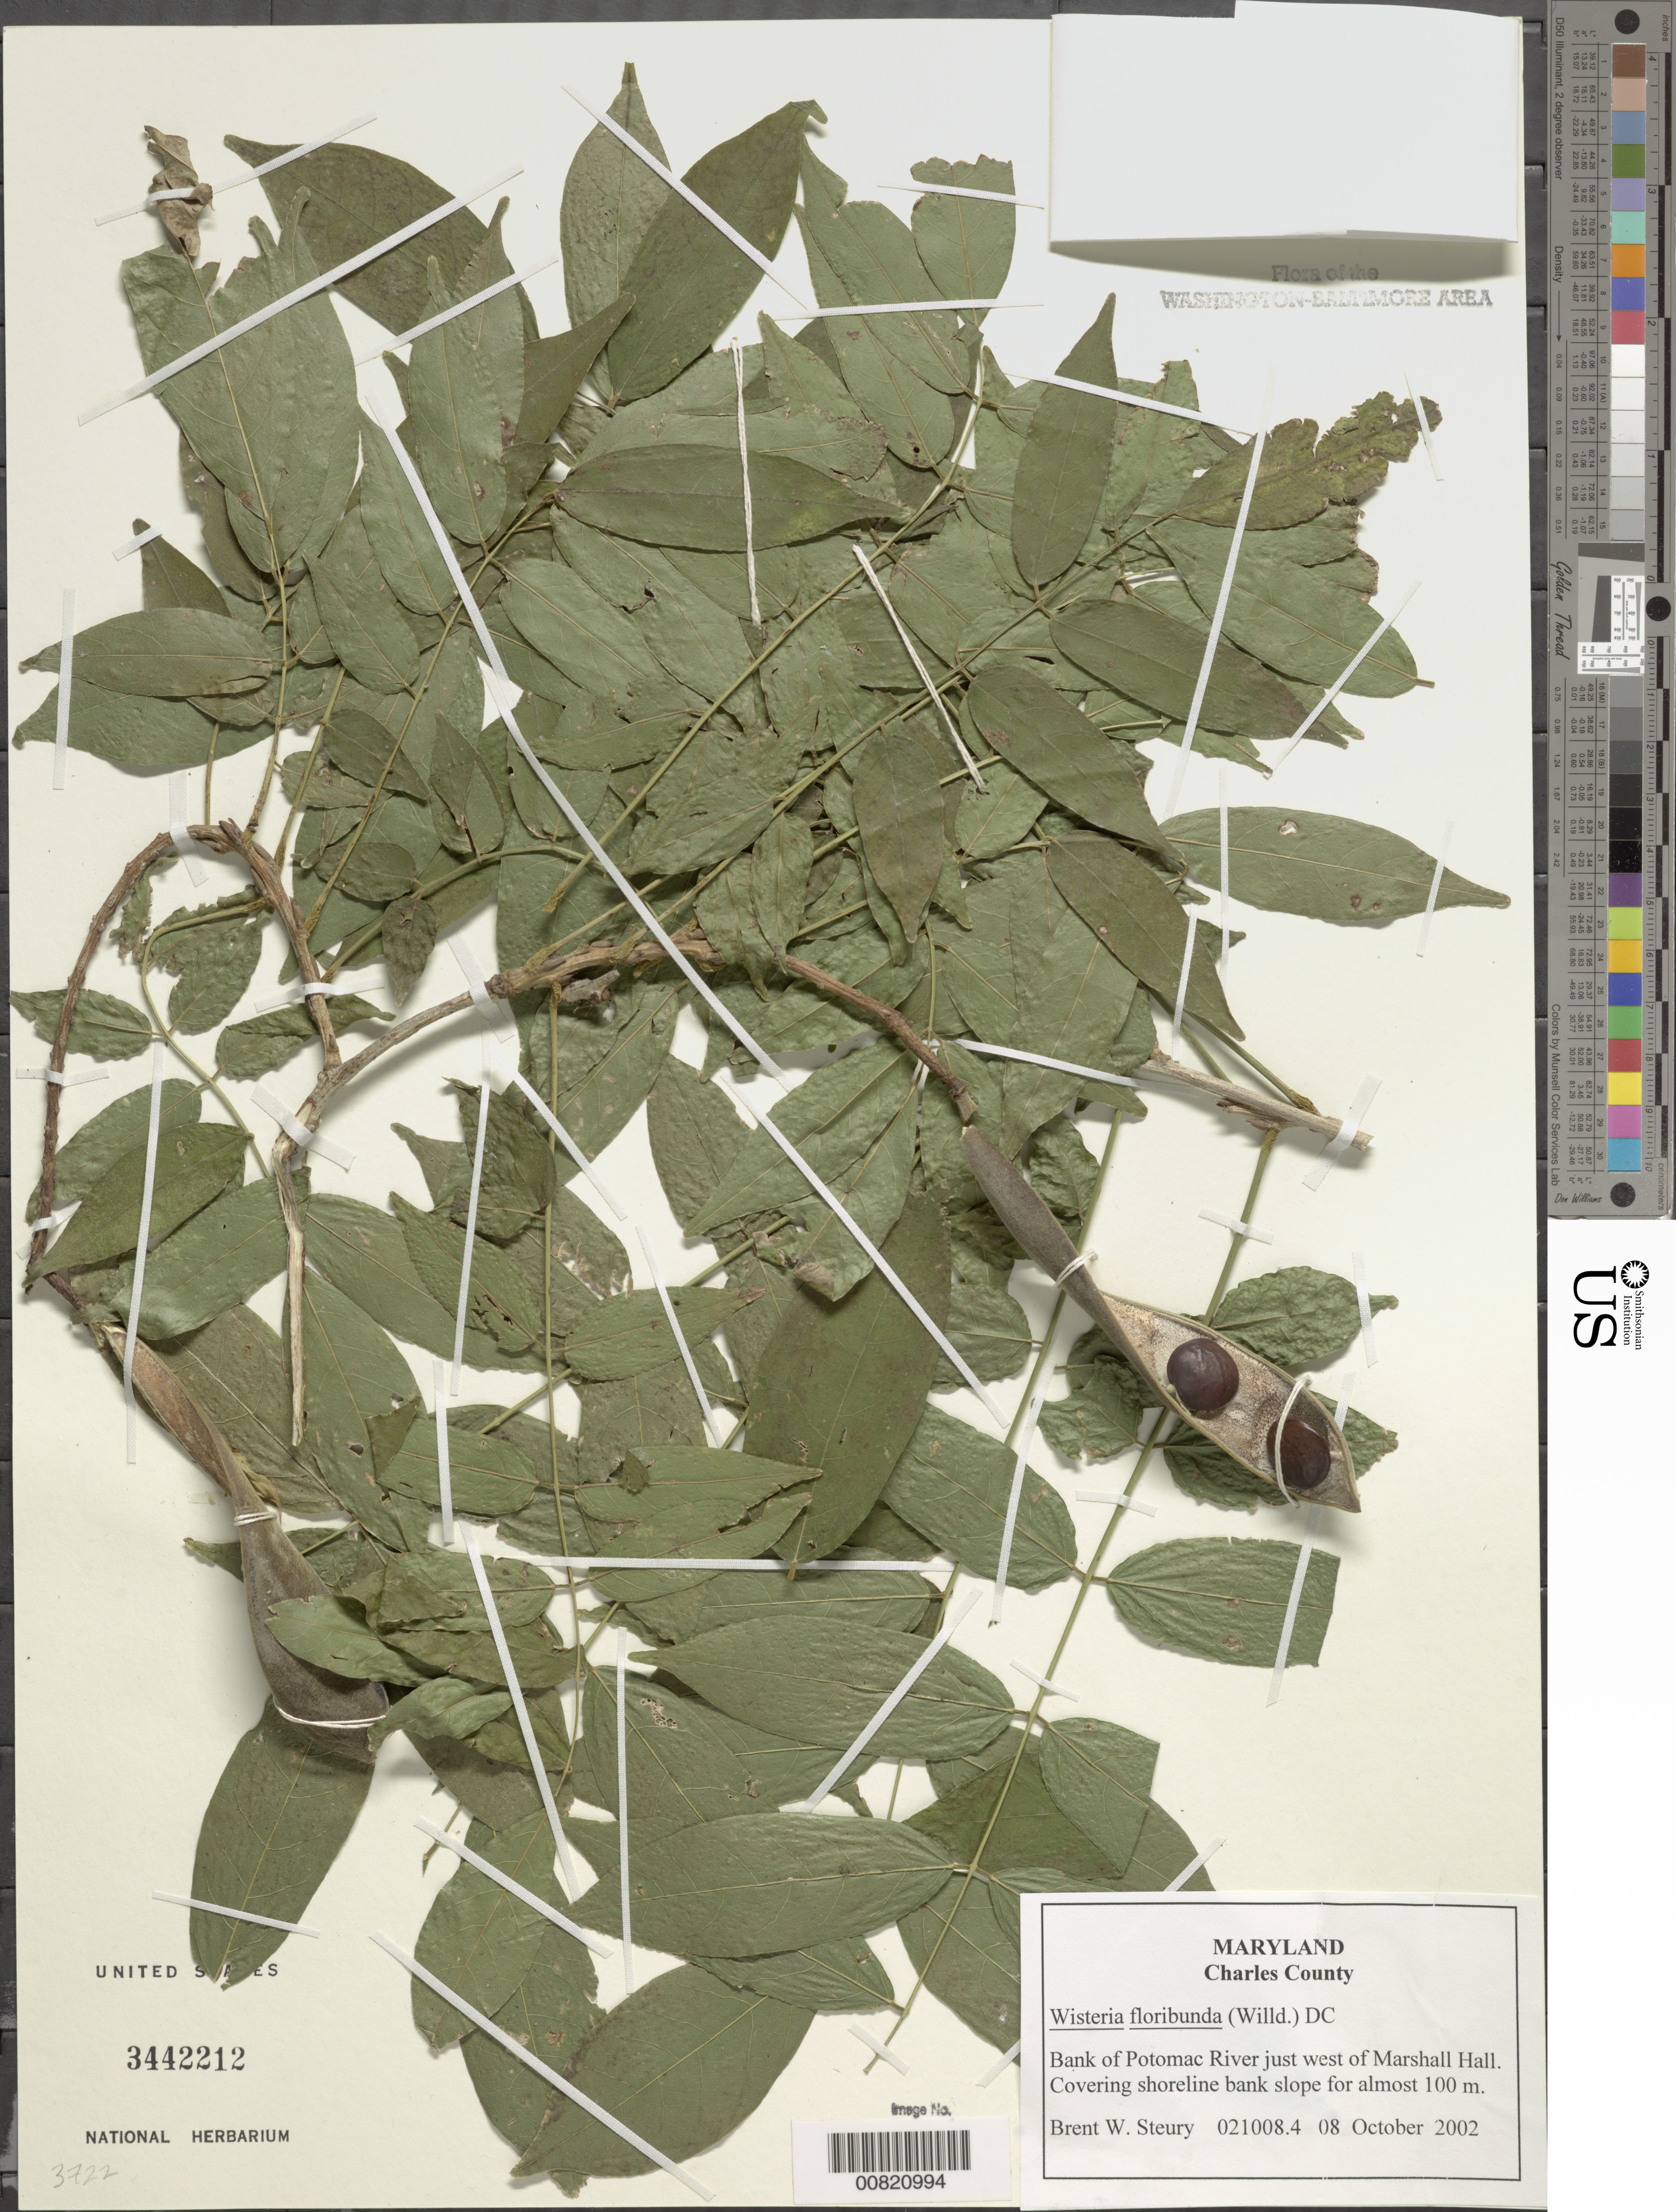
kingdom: Plantae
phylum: Tracheophyta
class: Magnoliopsida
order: Fabales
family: Fabaceae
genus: Wisteria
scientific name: Wisteria floribunda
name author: (Willd.) DC.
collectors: B. Steury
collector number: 021008.4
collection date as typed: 08 October 2002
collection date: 2002-10-08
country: United States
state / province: Maryland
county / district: Charles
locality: Potomac River just west of Marshall Hall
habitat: Shoreline bank slope.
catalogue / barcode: US 3442212